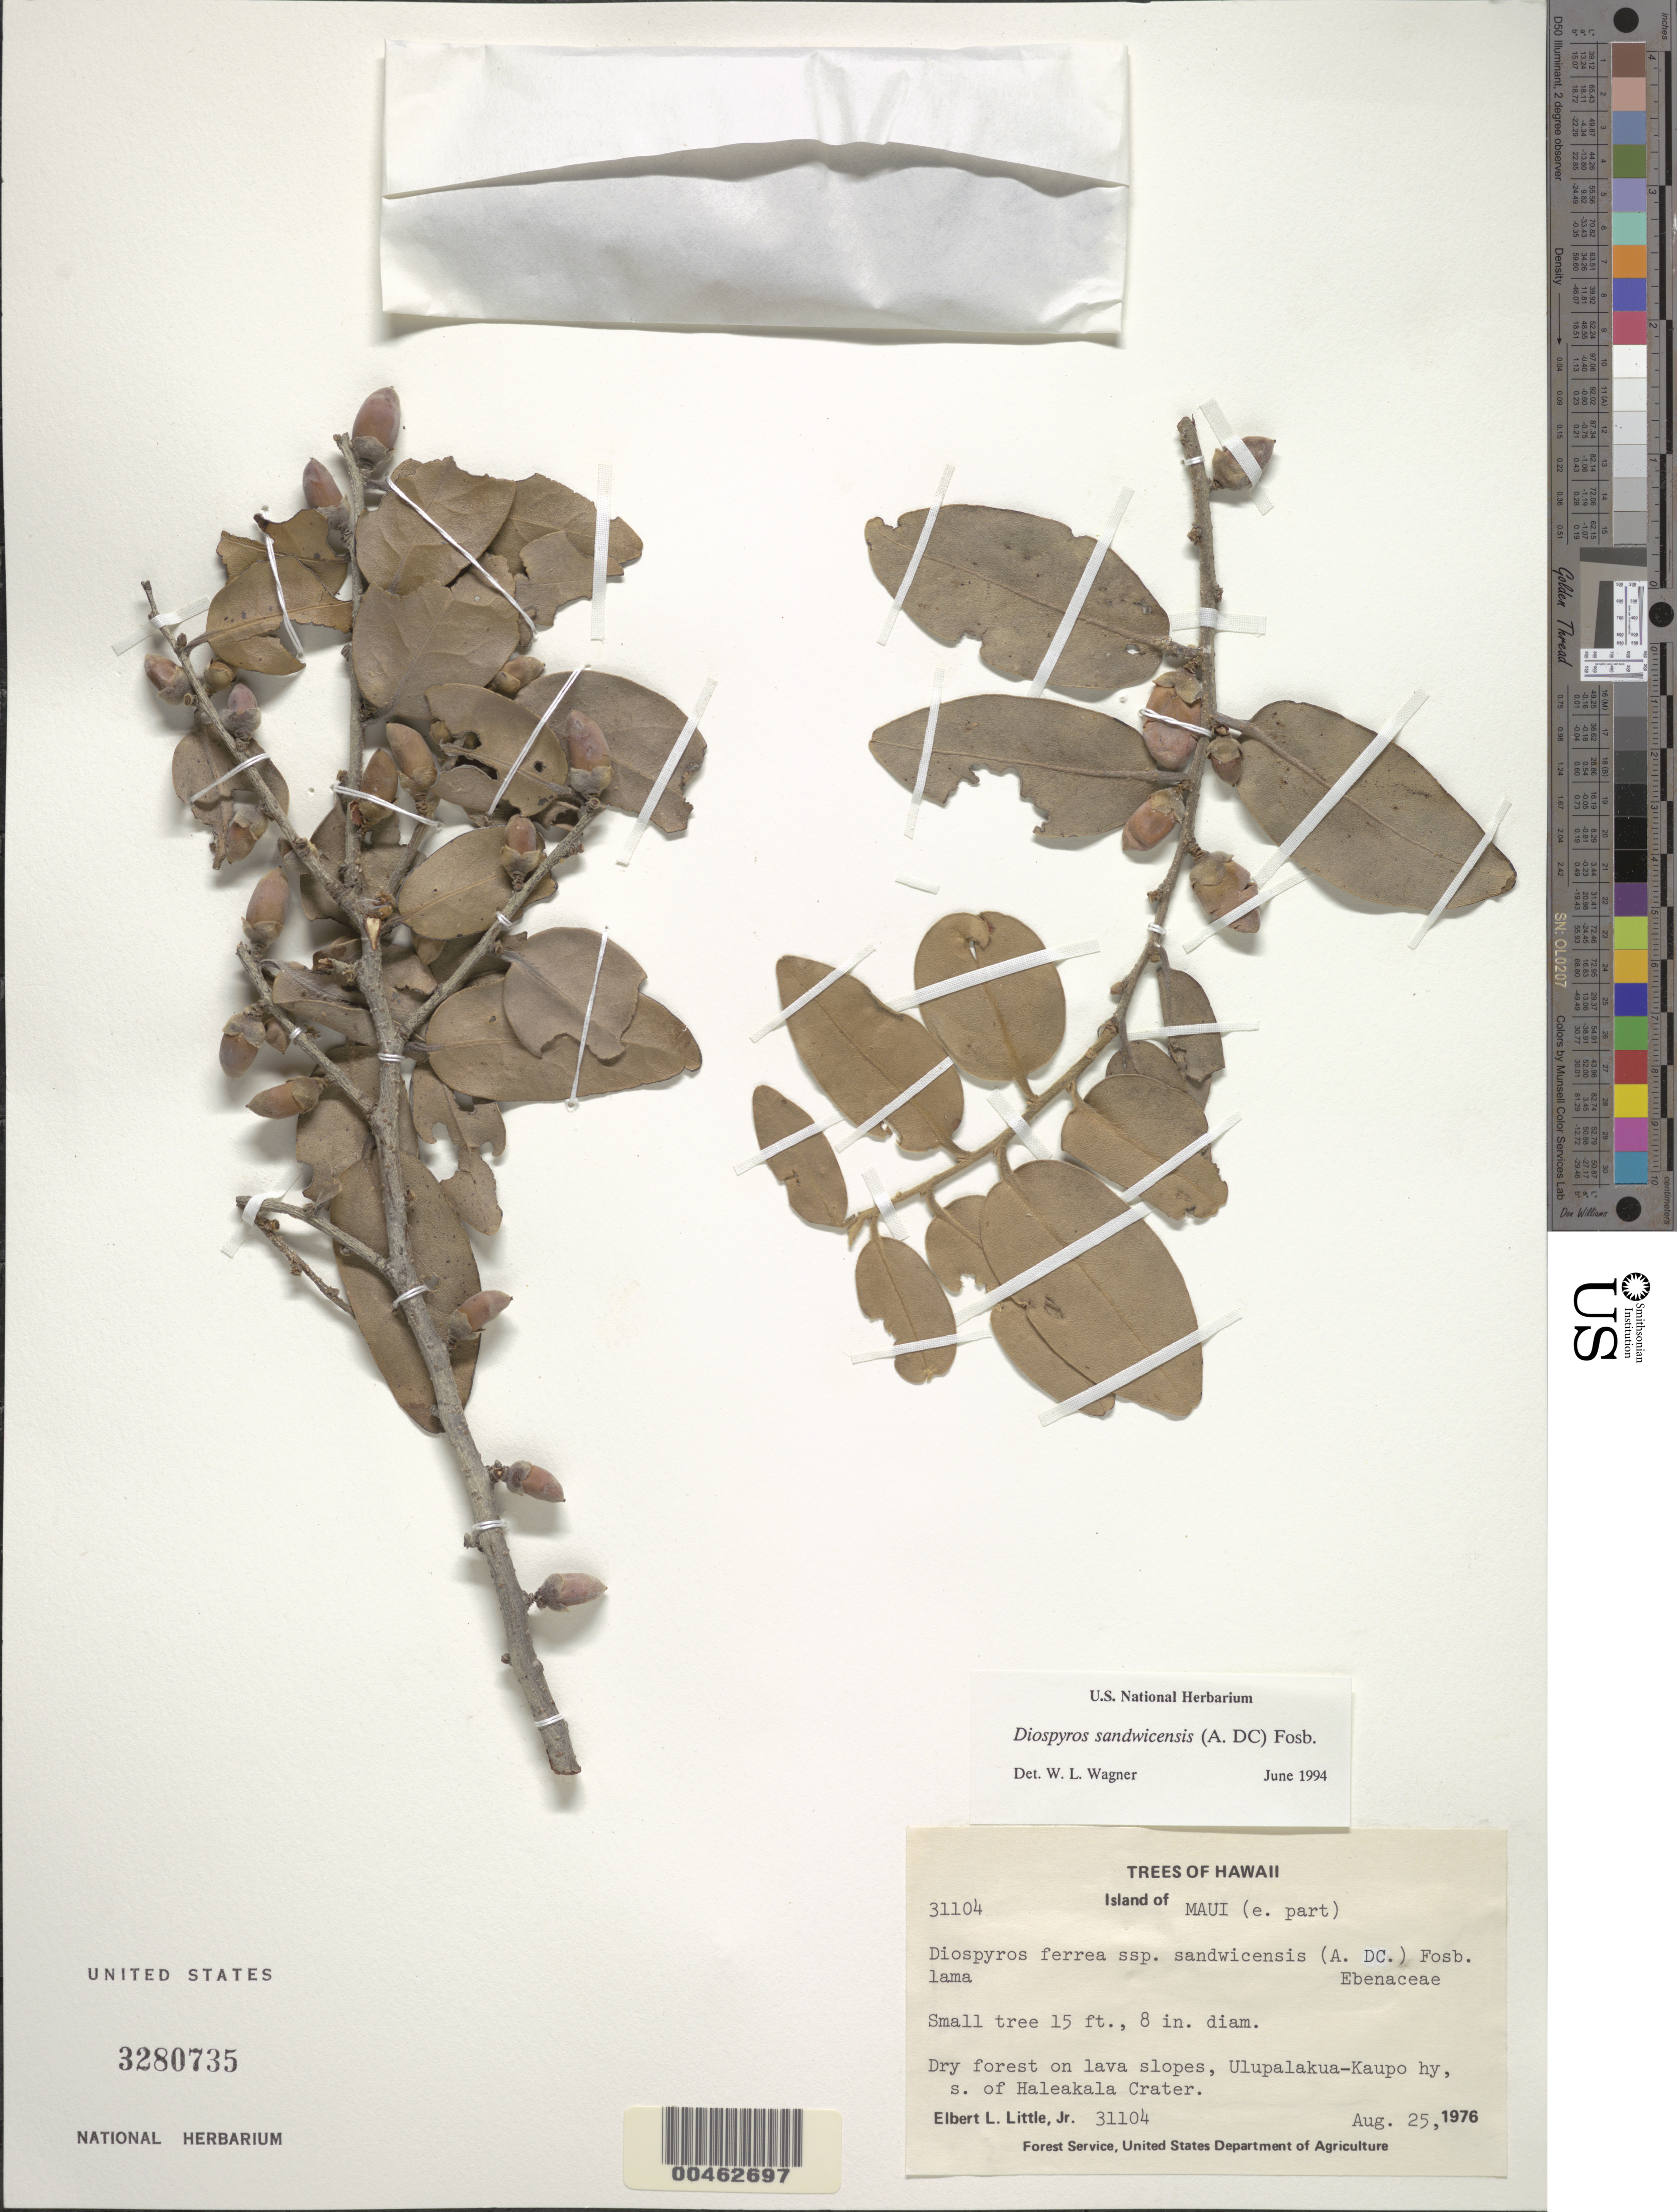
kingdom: Plantae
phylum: Tracheophyta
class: Magnoliopsida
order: Ericales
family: Ebenaceae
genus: Diospyros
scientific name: Diospyros sandwicensis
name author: (A. DC.) Fosberg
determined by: Wagner, W. L., (BOT), Smithsonian Institution - National Museum of Natural History (UNITED STATES)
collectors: E. L. Little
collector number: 31104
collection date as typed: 25 Aug 1976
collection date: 1976-08-25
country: United States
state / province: Hawaii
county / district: Maui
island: Maui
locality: E part of Maui, Ulupalakua-Kaupo hwy, S of Haleakala Crater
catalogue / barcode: US 3280735